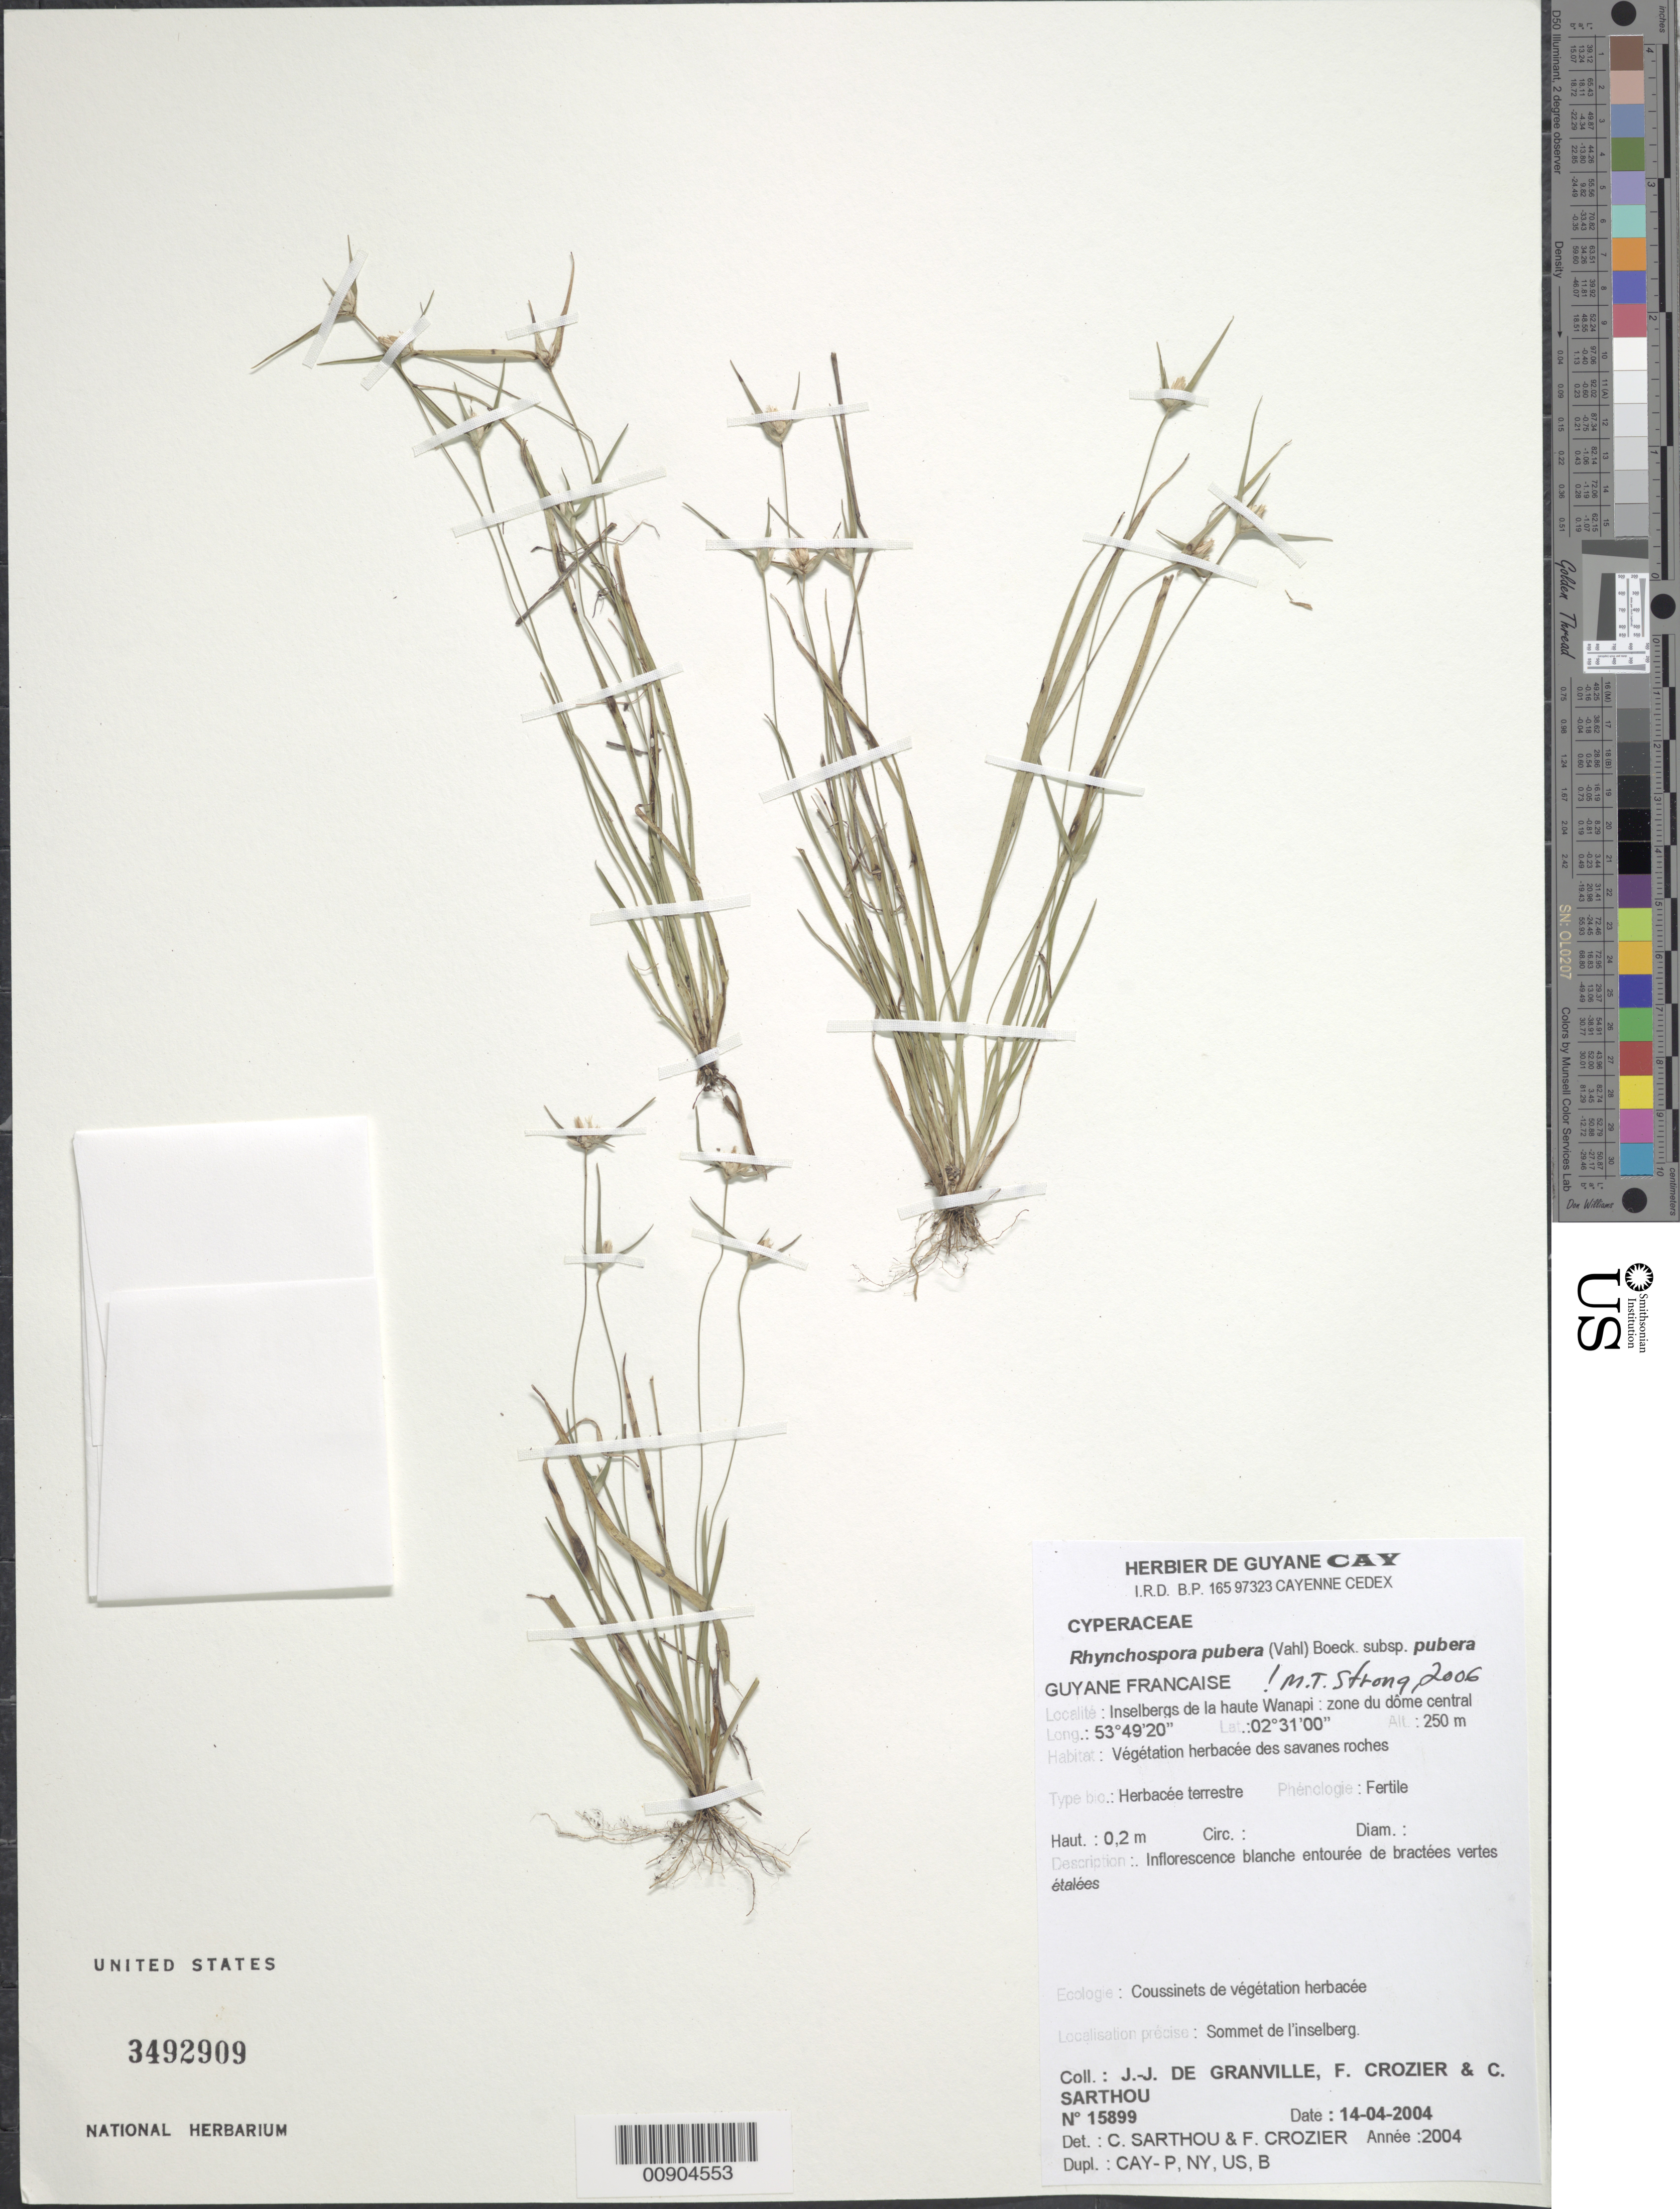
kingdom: Plantae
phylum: Tracheophyta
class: Liliopsida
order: Poales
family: Cyperaceae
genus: Rhynchospora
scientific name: Rhynchospora pubera subsp. pubera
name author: (Vahl) Boeckeler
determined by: Sarthou, C.; Crozier, F.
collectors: J.-J. de Granville, F. Crozier & C. Sarthou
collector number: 15899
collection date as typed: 14-Apr-04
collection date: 2004-04-14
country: French Guiana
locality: Inselbergs de la haute Wanapi, sommet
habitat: Végétation herbacée des savanes roches; coussinets de végétation herbacée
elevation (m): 250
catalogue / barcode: US 3492909